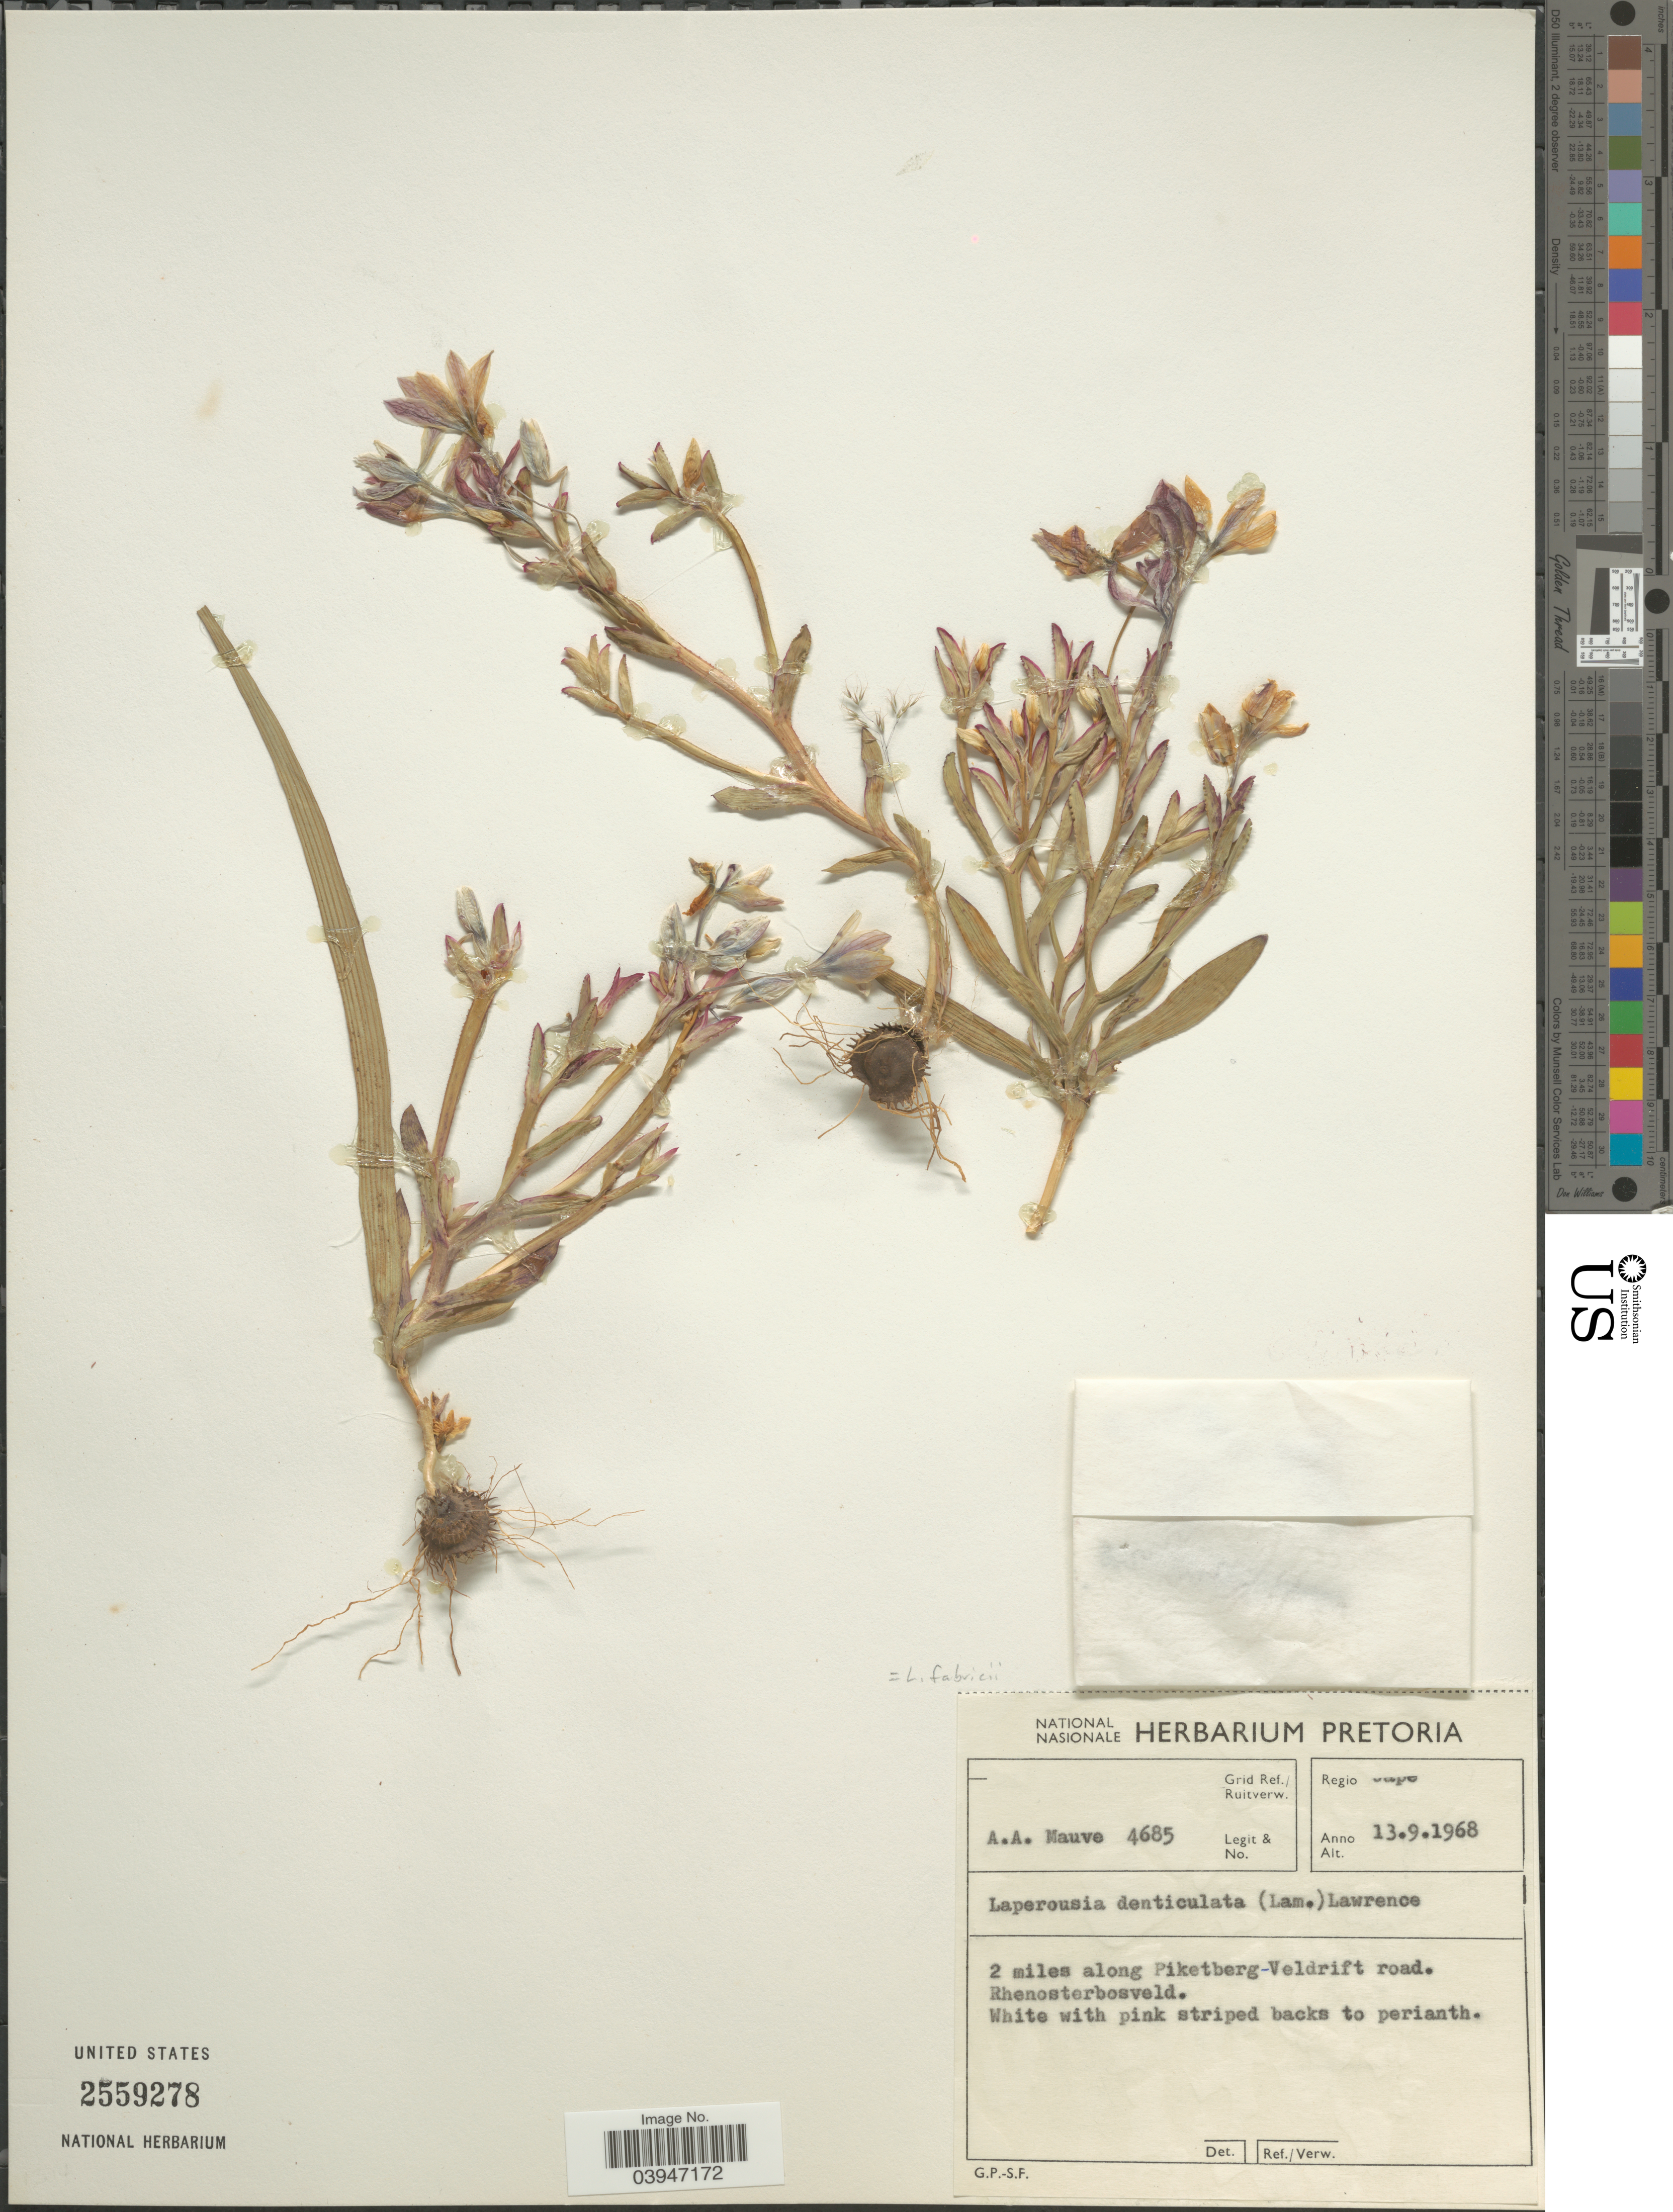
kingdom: Plantae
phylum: Tracheophyta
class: Liliopsida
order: Asparagales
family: Iridaceae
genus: Lapeirousia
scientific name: Lapeirousia fabricii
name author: (D. Delaroche) Ker Gawl.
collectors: A. Mauve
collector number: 4685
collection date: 1968-09-13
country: South Africa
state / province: Western Cape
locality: Regio Cape. 2 miles along Piketberg-Veldrift road. Rhenosterbosveld.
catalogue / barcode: US 2559278